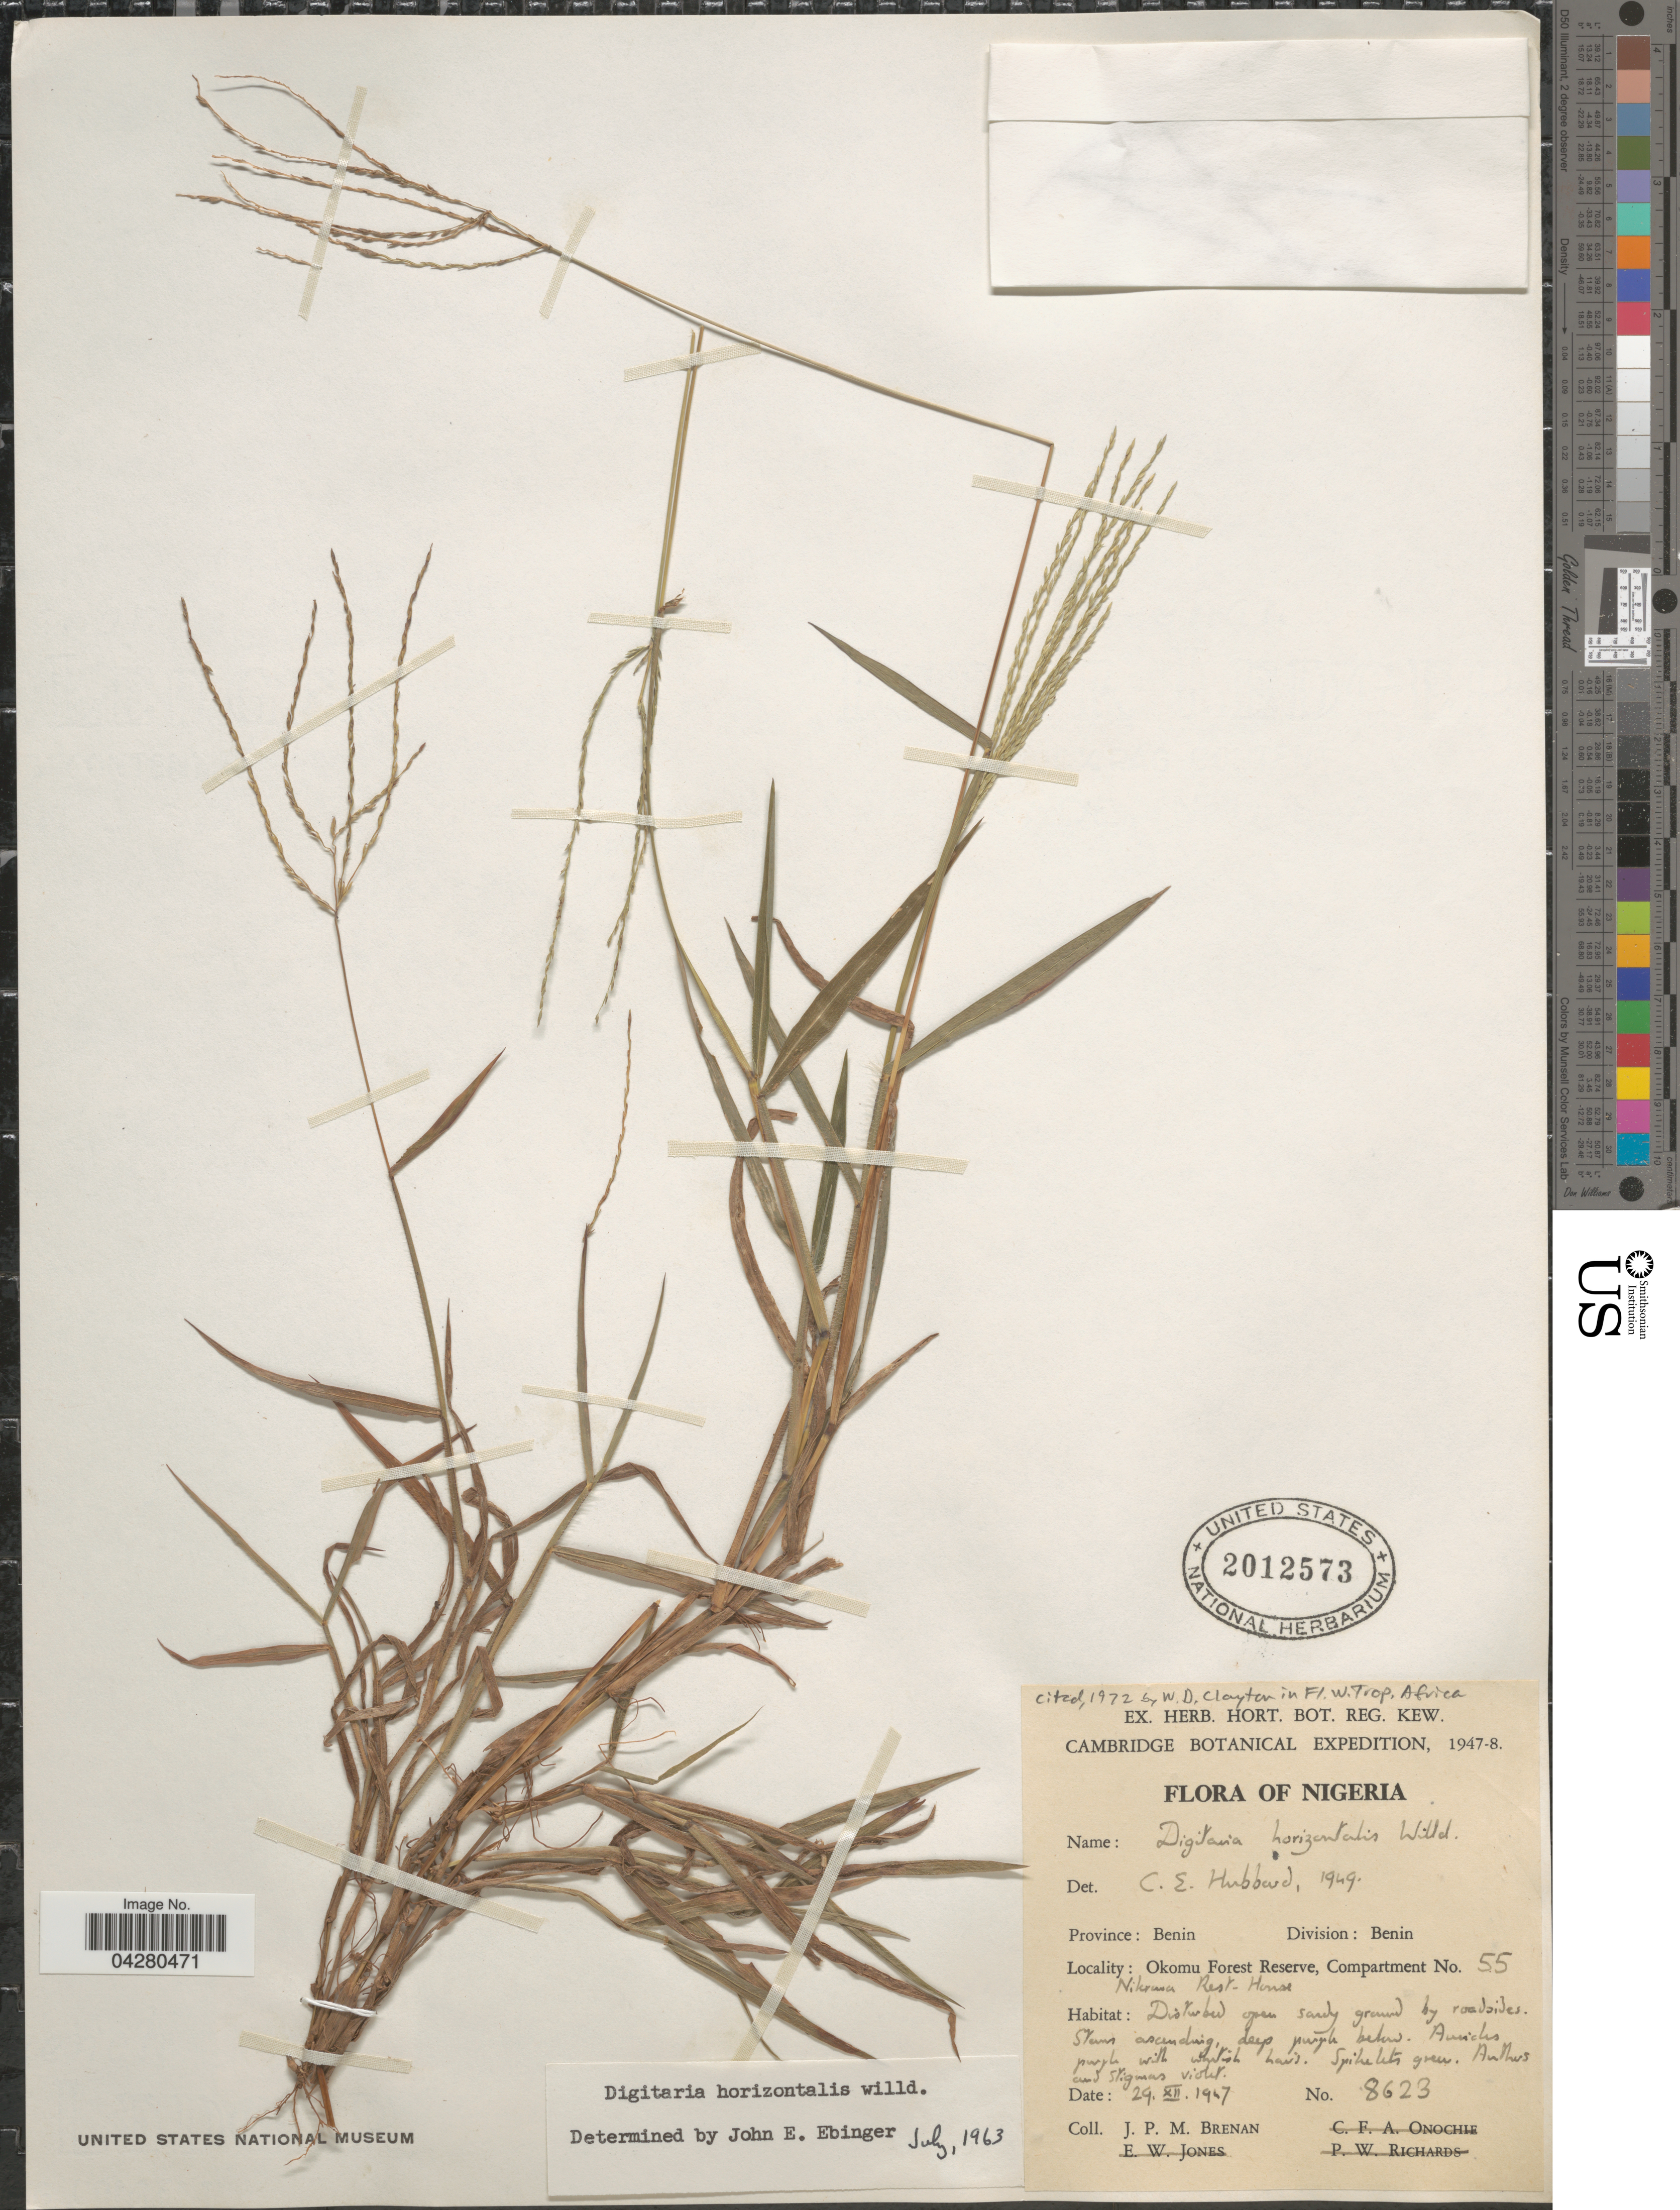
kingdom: Plantae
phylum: Tracheophyta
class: Liliopsida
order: Poales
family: Poaceae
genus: Digitaria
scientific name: Digitaria horizontalis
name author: Willd.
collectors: J. Brenan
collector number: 8623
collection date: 1947-12-29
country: Nigeria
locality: Cambridge Botanical Expedition, 1947-8. Province: Benin. Division: Benin. Okomu Forest Reserve, Compartment No. 55. Nikrana [interpreted] Rest-House.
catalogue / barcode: US 2012573